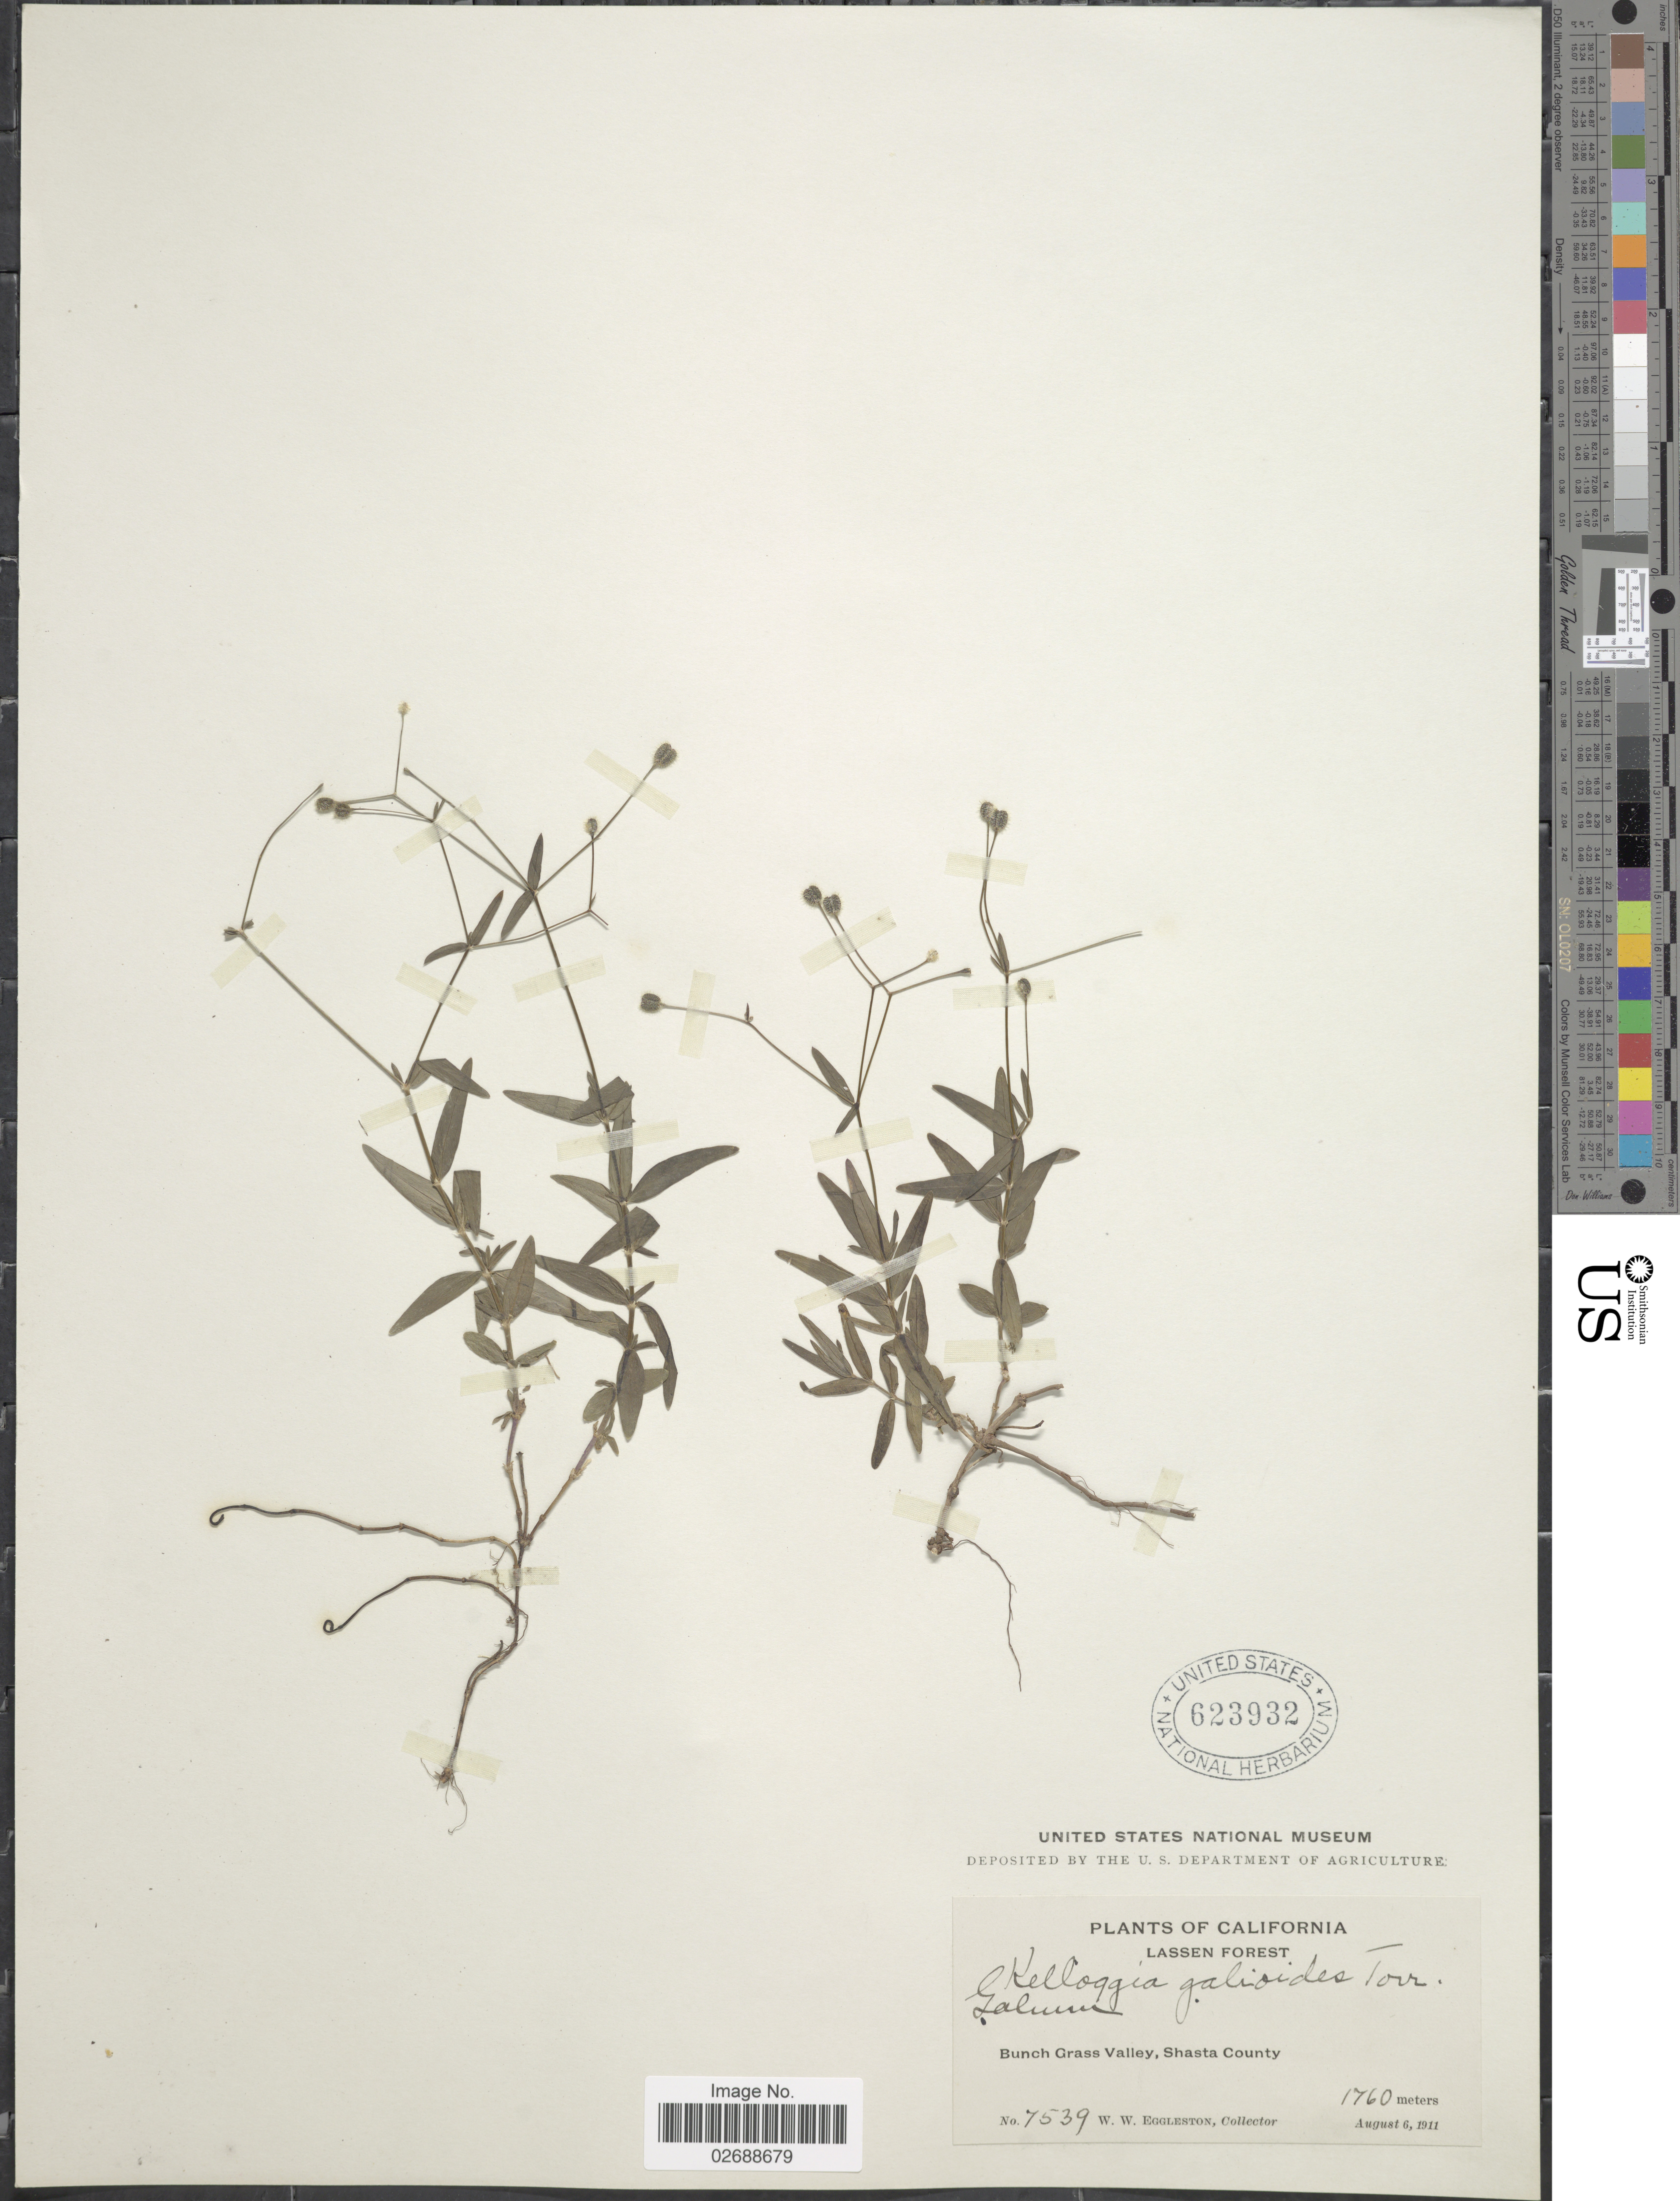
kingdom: Plantae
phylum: Tracheophyta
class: Magnoliopsida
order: Gentianales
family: Rubiaceae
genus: Kelloggia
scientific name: Kelloggia galioides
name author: Torr.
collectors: W. W. Eggleston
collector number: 7539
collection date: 1911-07-06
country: United States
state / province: California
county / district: Shasta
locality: Lassen Forest, Bunch Grass Valley, Shasta County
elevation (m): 1760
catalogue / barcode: US 623932